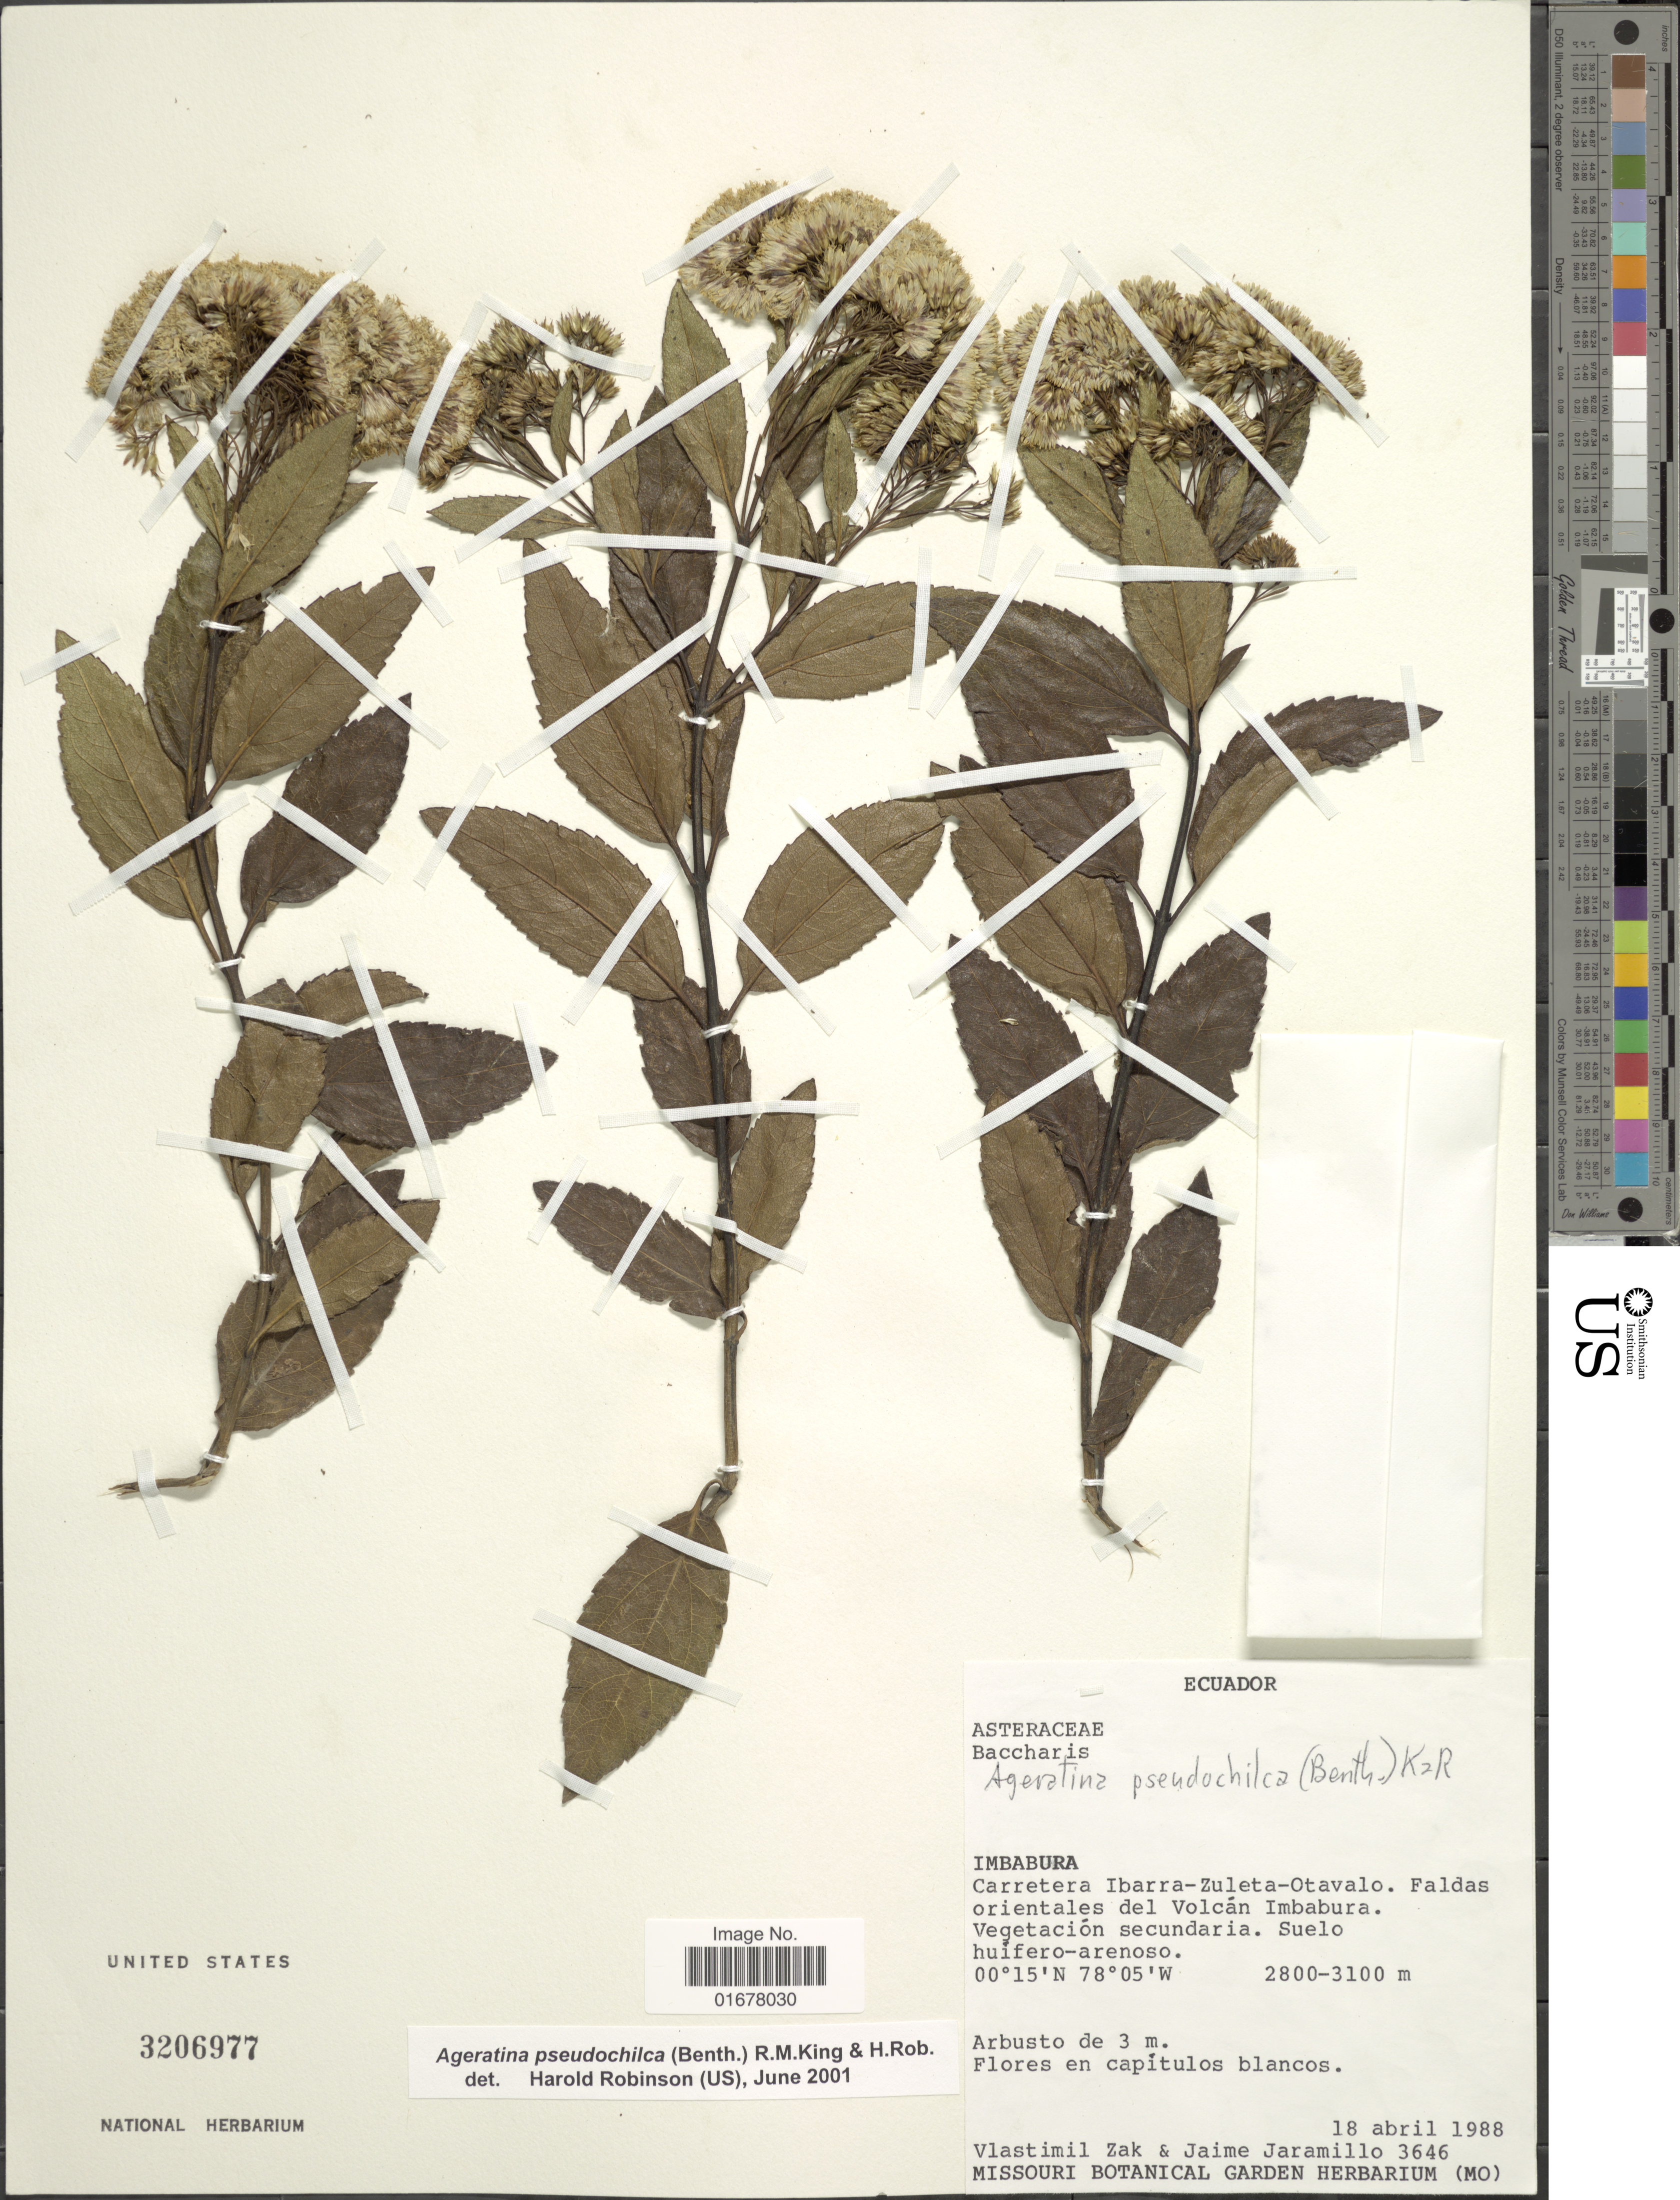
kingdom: Plantae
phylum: Tracheophyta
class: Magnoliopsida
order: Asterales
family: Asteraceae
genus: Ageratina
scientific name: Ageratina pseudochilca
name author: (Benth.) R.M. King & H. Rob.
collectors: V. Zak & J. Jaramillo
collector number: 3646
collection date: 1988-04-18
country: Ecuador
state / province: Imbabura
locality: Imbabura, Carretera Ibarra-Zuleta-Otavalo, Faldas orientales del Volcan Imbabura,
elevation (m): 2800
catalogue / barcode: US 3206977